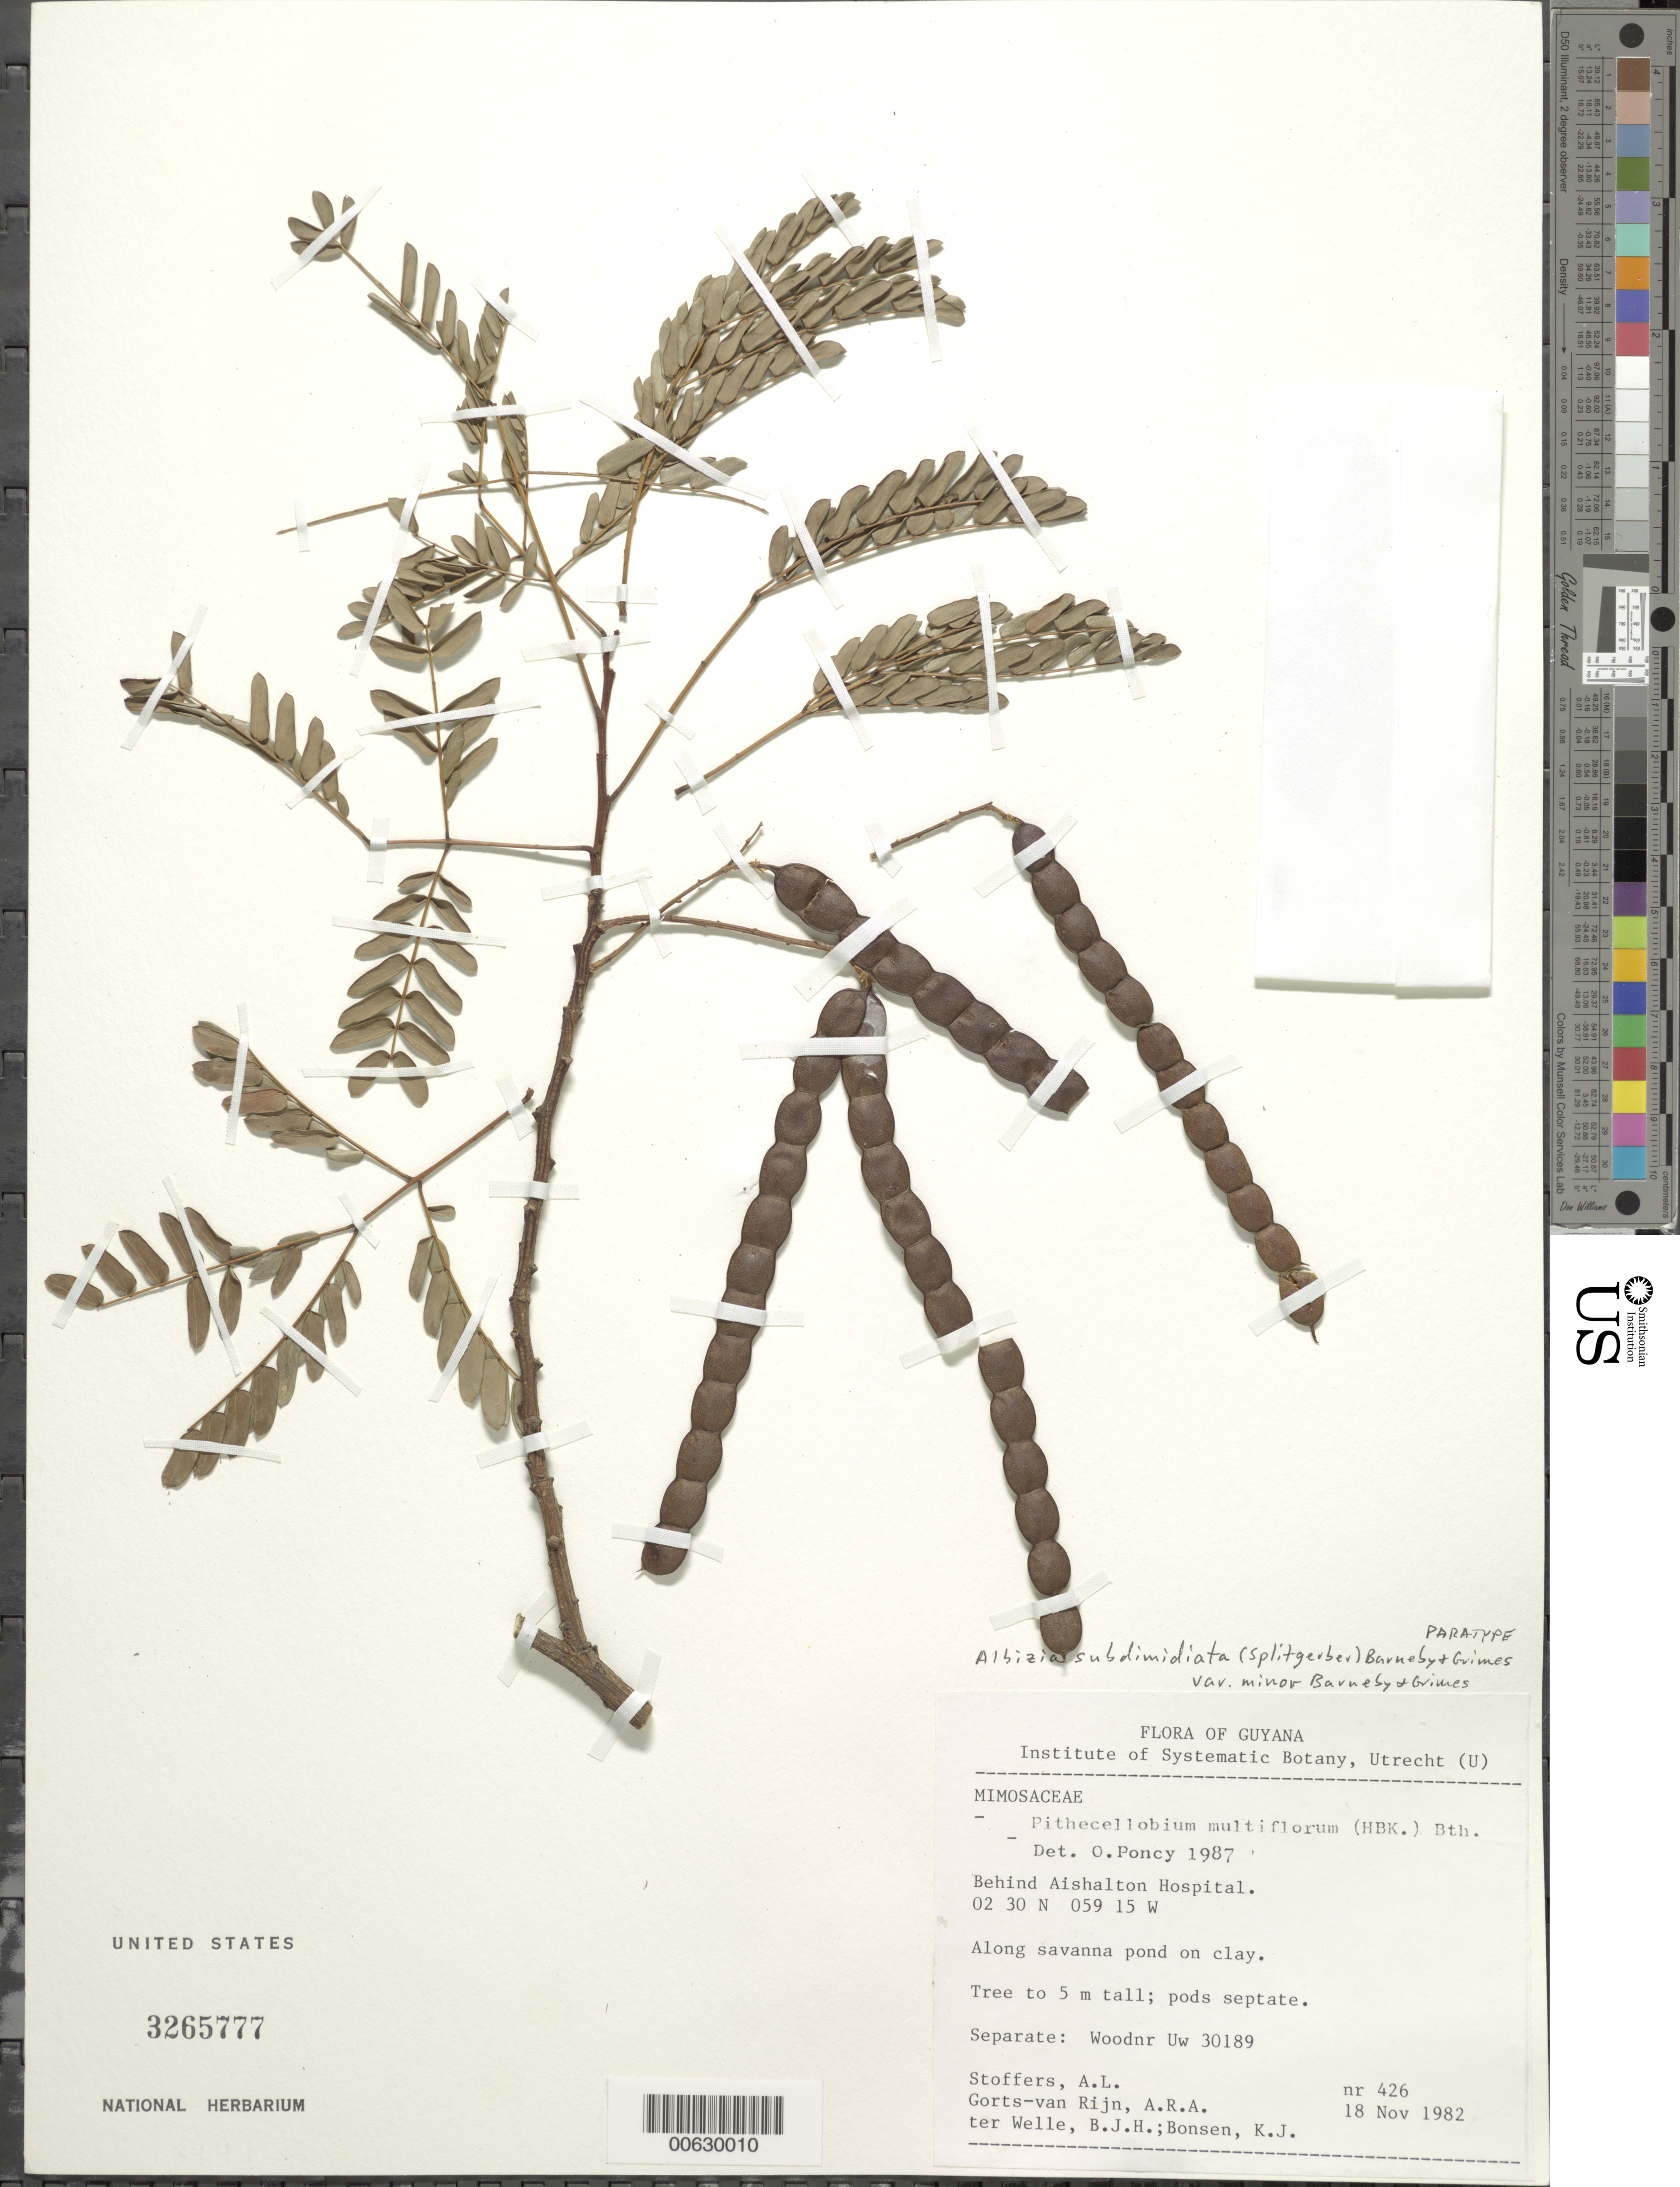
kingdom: Plantae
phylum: Tracheophyta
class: Magnoliopsida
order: Fabales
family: Fabaceae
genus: Pseudalbizzia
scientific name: Pseudalbizzia subdimidiata var. minor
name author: (Barneby & J.W. Grimes) Koenen & Duno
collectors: A. Stoffers, A. .R. A. Görts-van Rijn, B. Welle & K. Bonsen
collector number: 426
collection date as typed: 18-Nov-82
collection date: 1982-11-18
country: Guyana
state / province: U. Takutu-U. Essequibo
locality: Aishalton Hospital, behind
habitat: Savanna pond on clay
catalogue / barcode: US 3265777